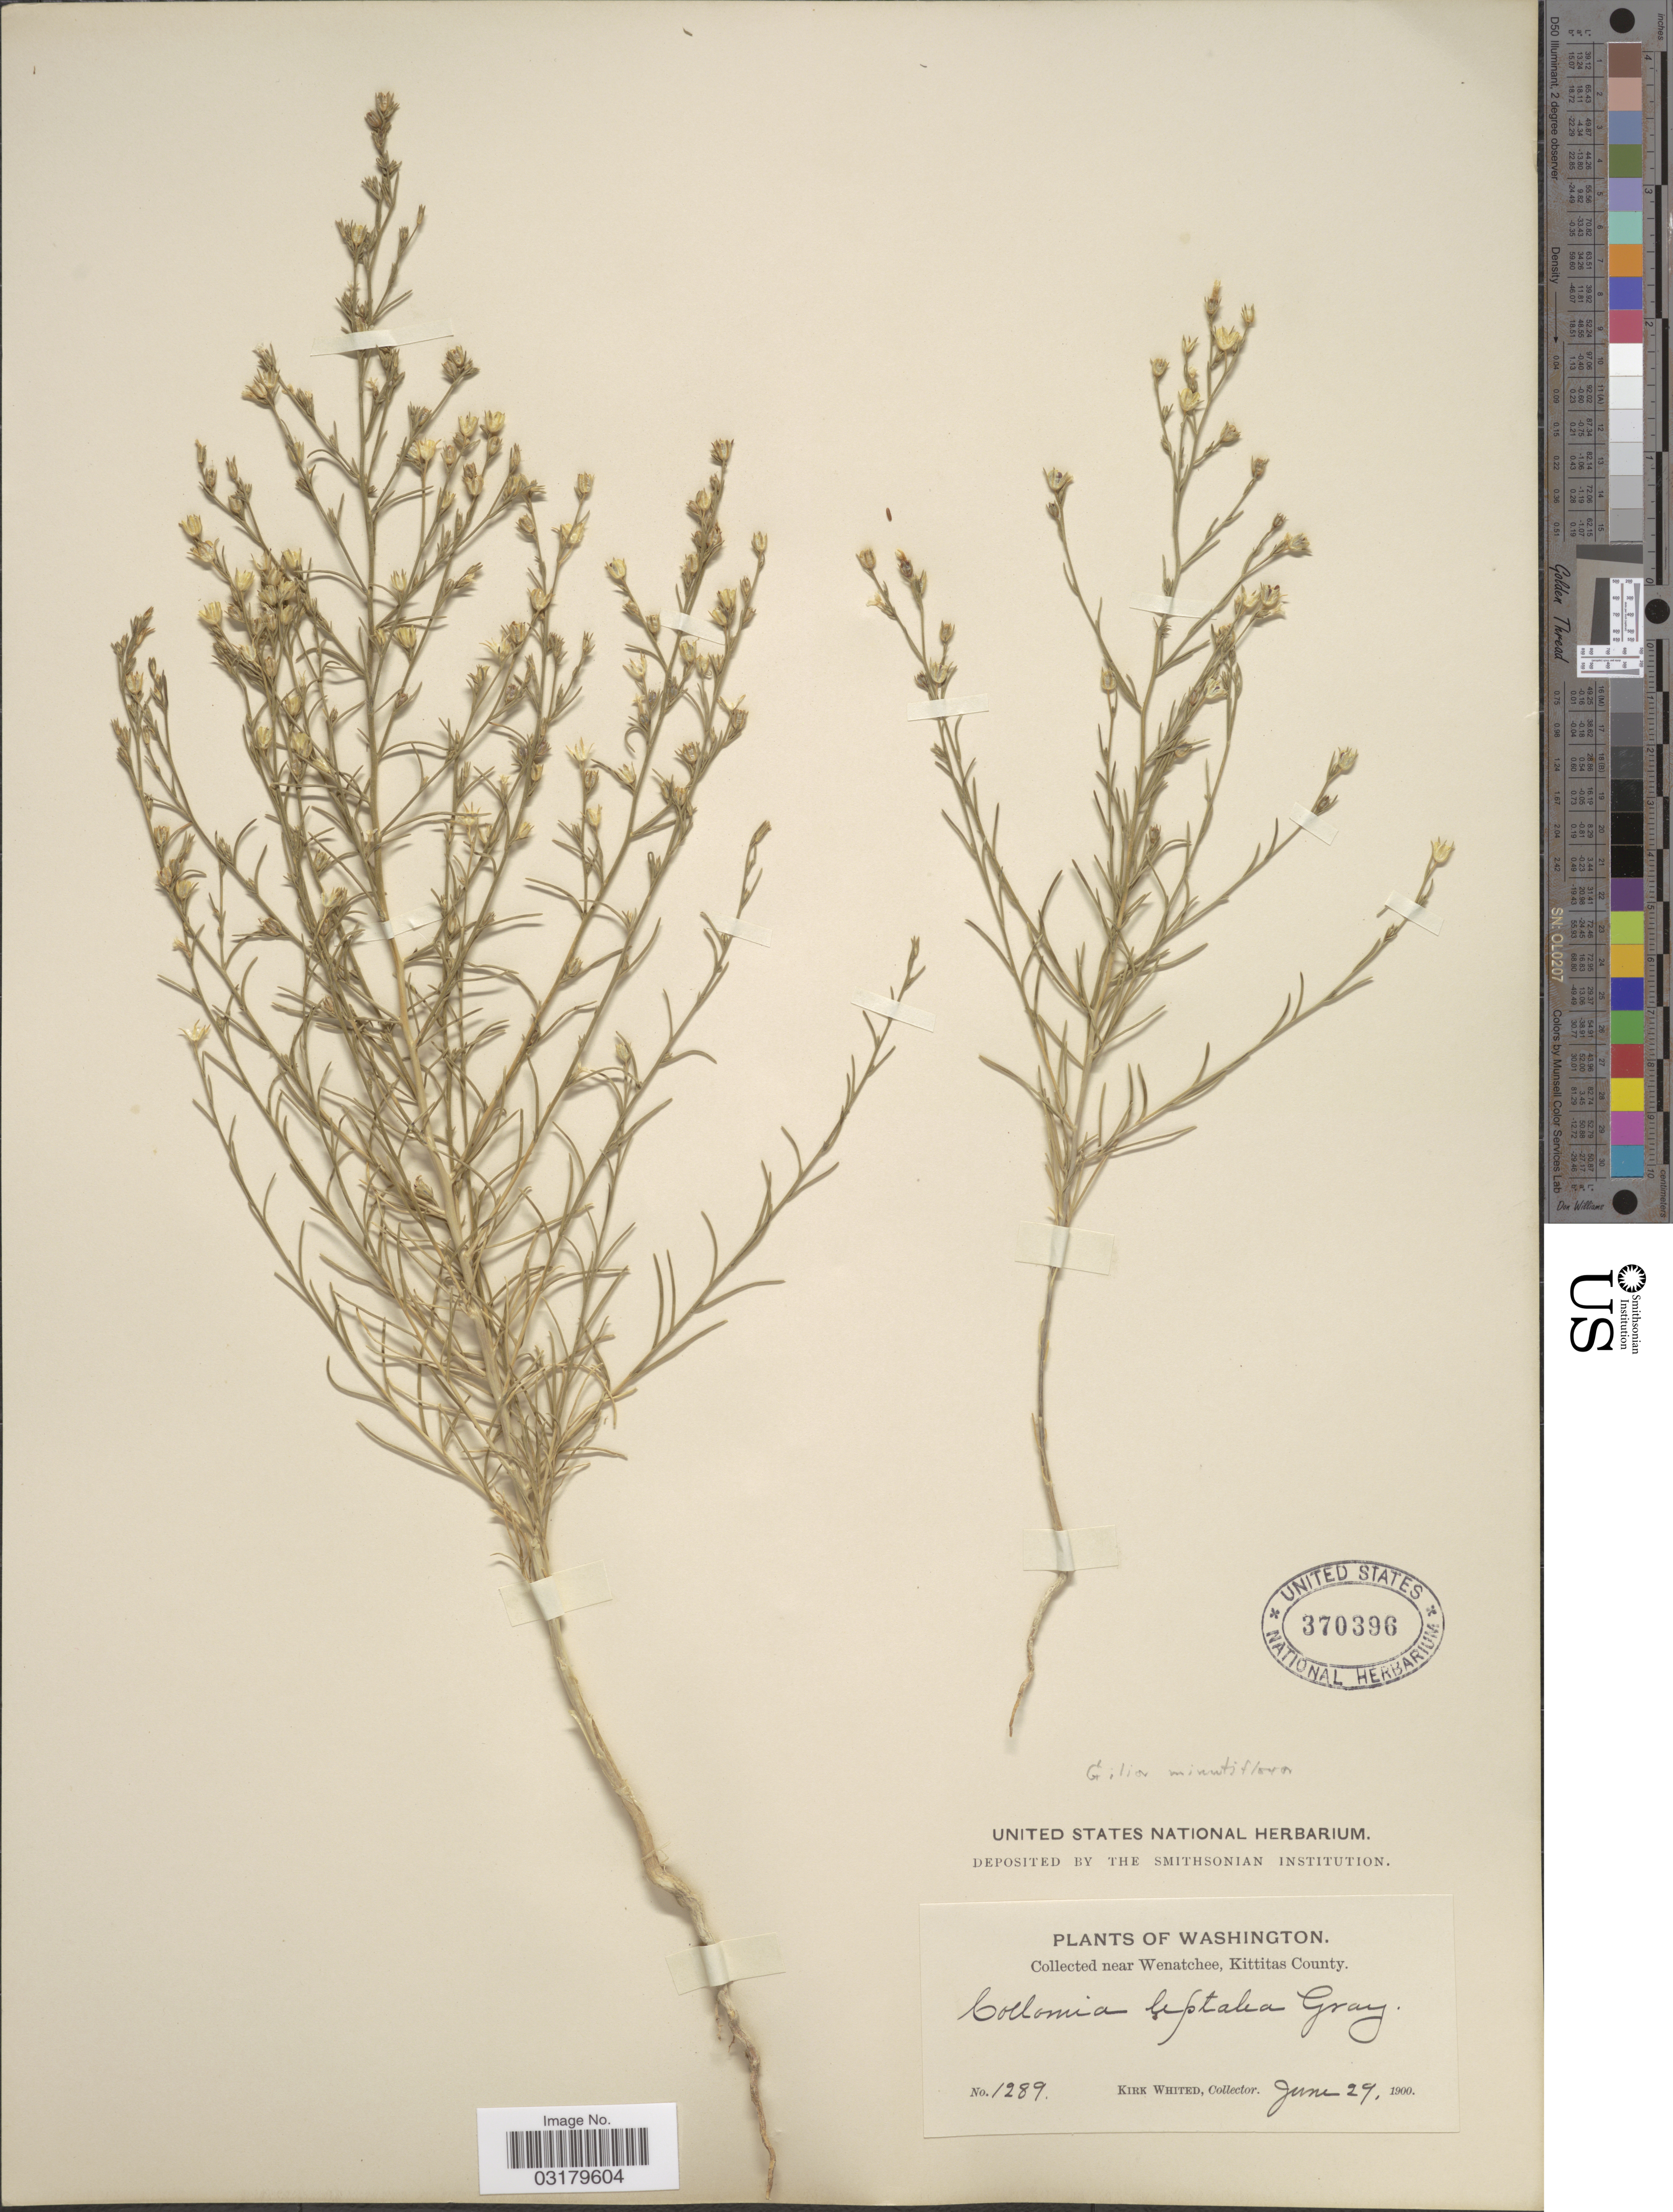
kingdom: Plantae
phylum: Tracheophyta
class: Magnoliopsida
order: Ericales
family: Polemoniaceae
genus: Microgilia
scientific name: Microgilia minutiflora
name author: (J.M. Porter & L.A. Johnson) Benth.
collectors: K. Whited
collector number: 1289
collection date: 1900-06-29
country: United States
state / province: Washington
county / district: Kittitas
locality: Near Wenatchee, Kittitas County.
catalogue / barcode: US 370396